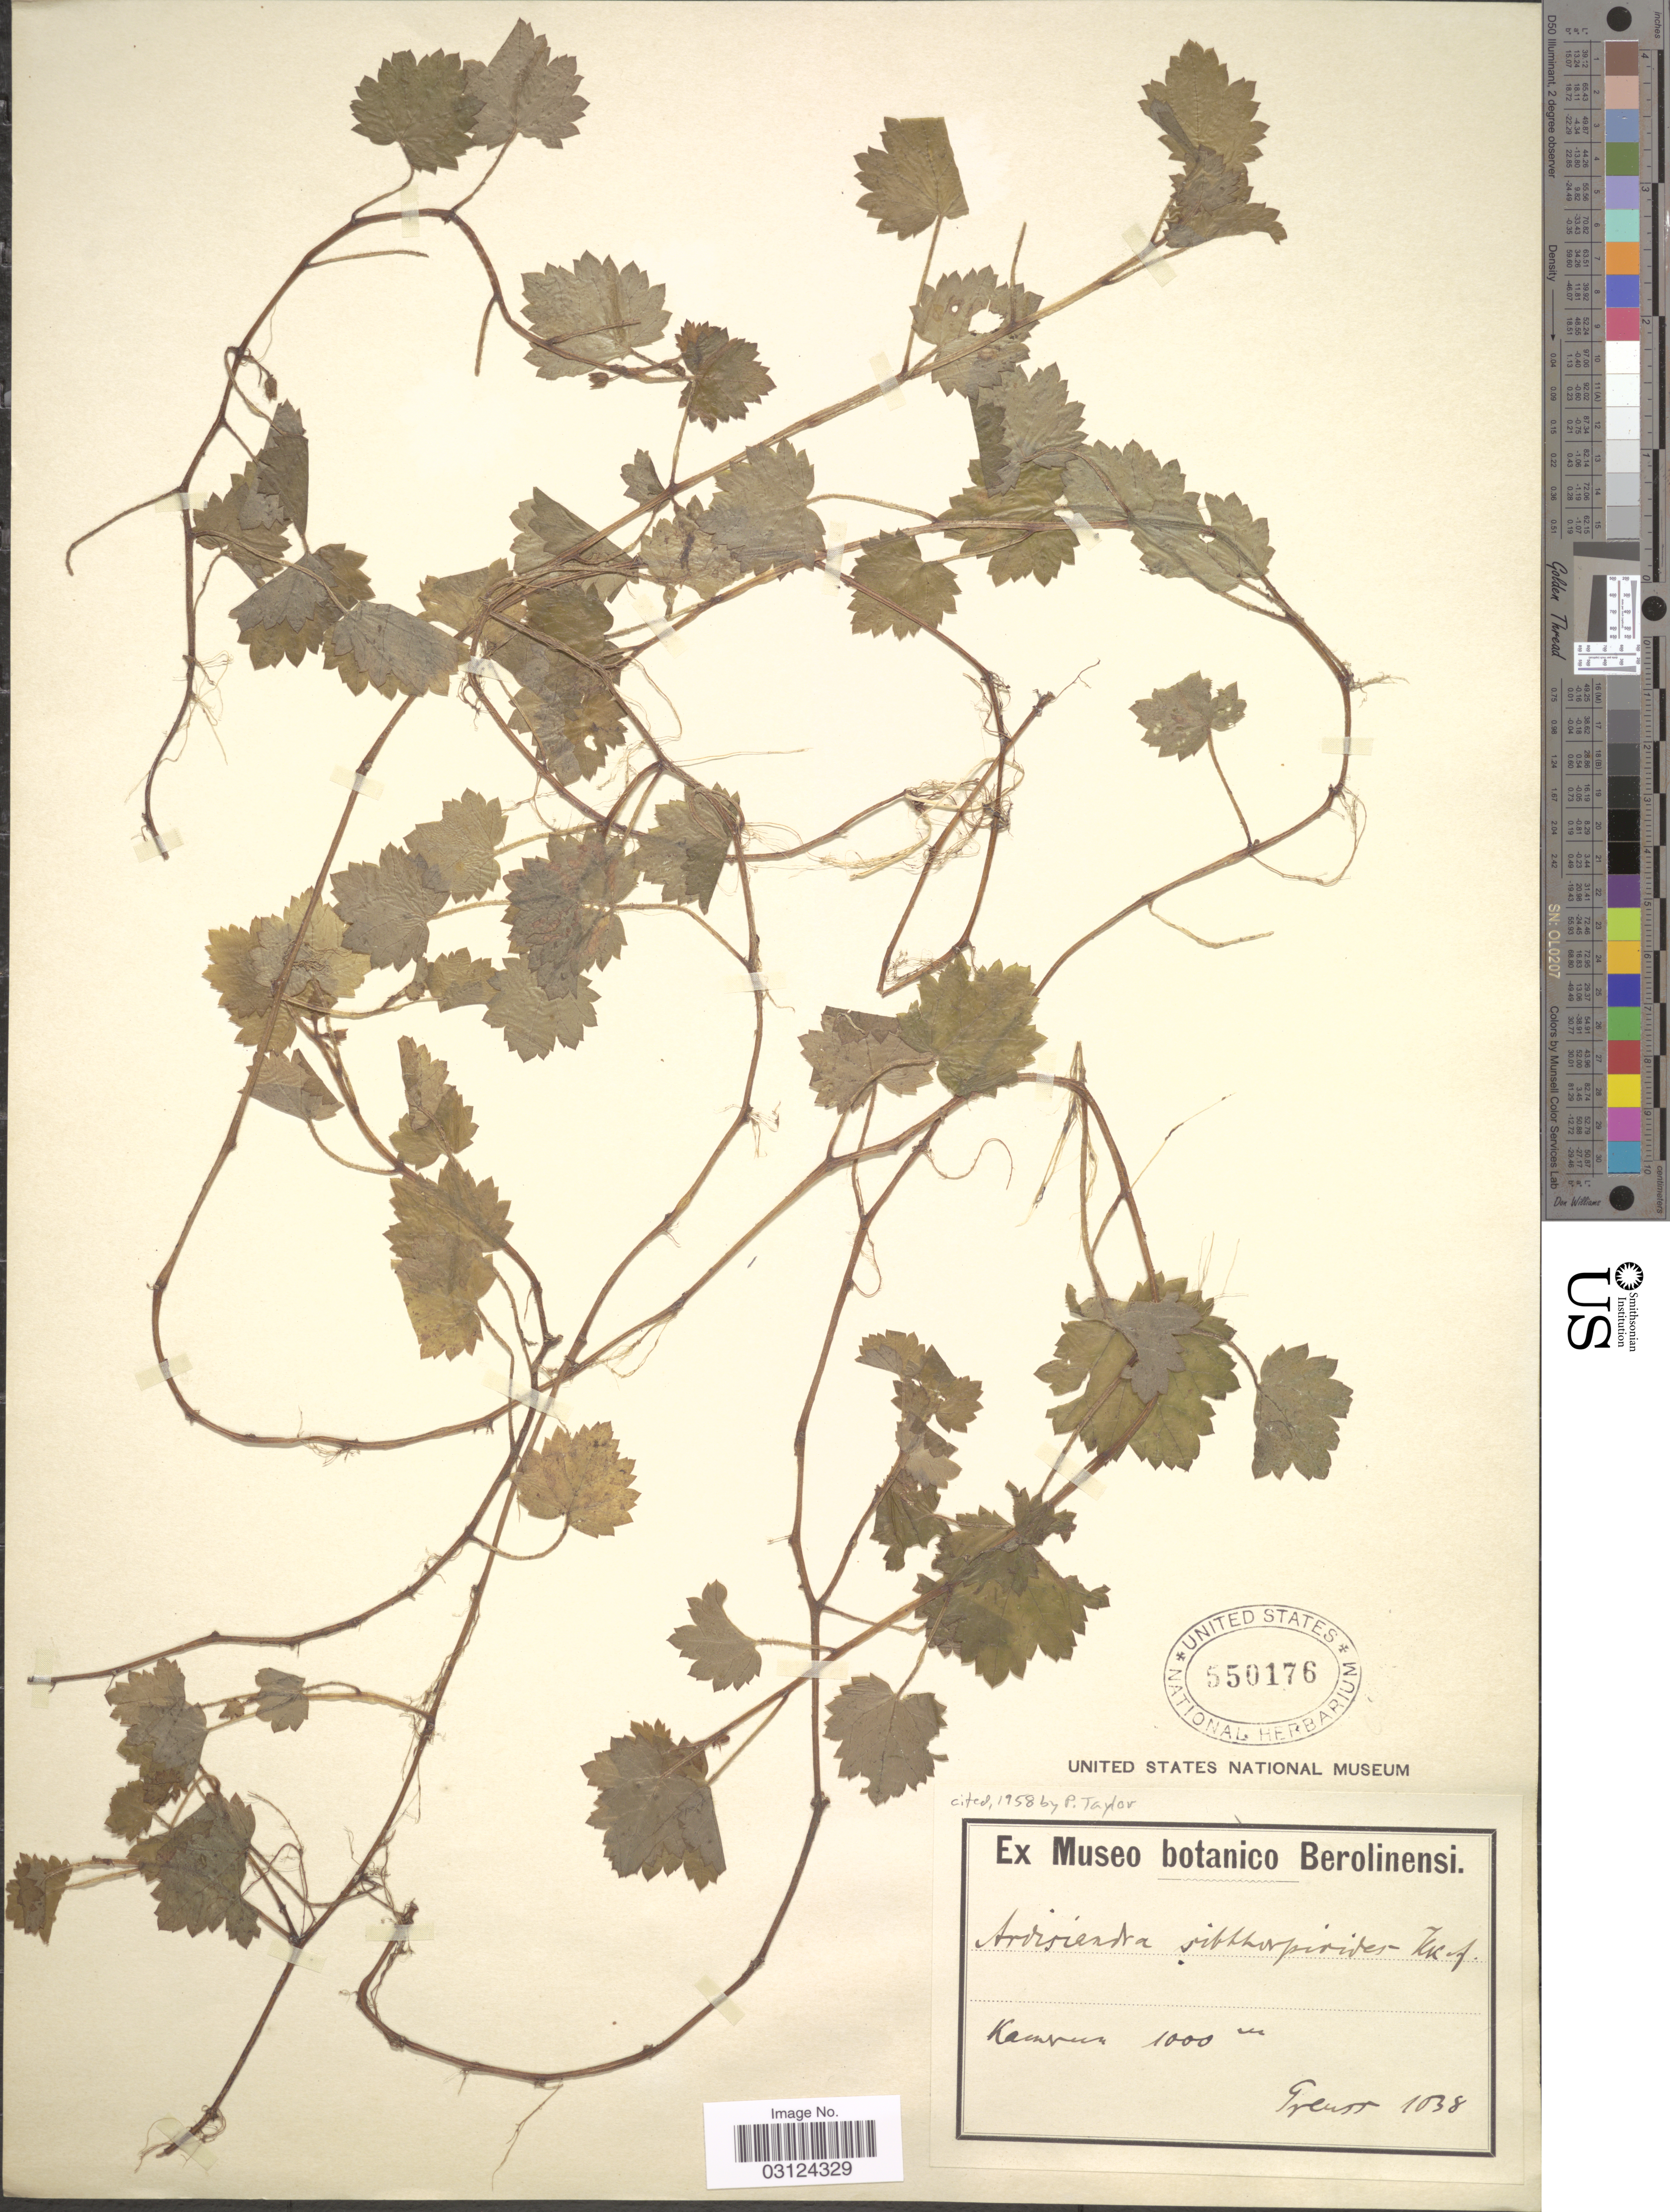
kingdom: Plantae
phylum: Tracheophyta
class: Magnoliopsida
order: Ericales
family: Primulaceae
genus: Ardisiandra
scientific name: Ardisiandra sibthorpioides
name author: Hook. f.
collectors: C. Preuss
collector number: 1038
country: Cameroon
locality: Kamerun.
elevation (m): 1000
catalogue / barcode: US 550176